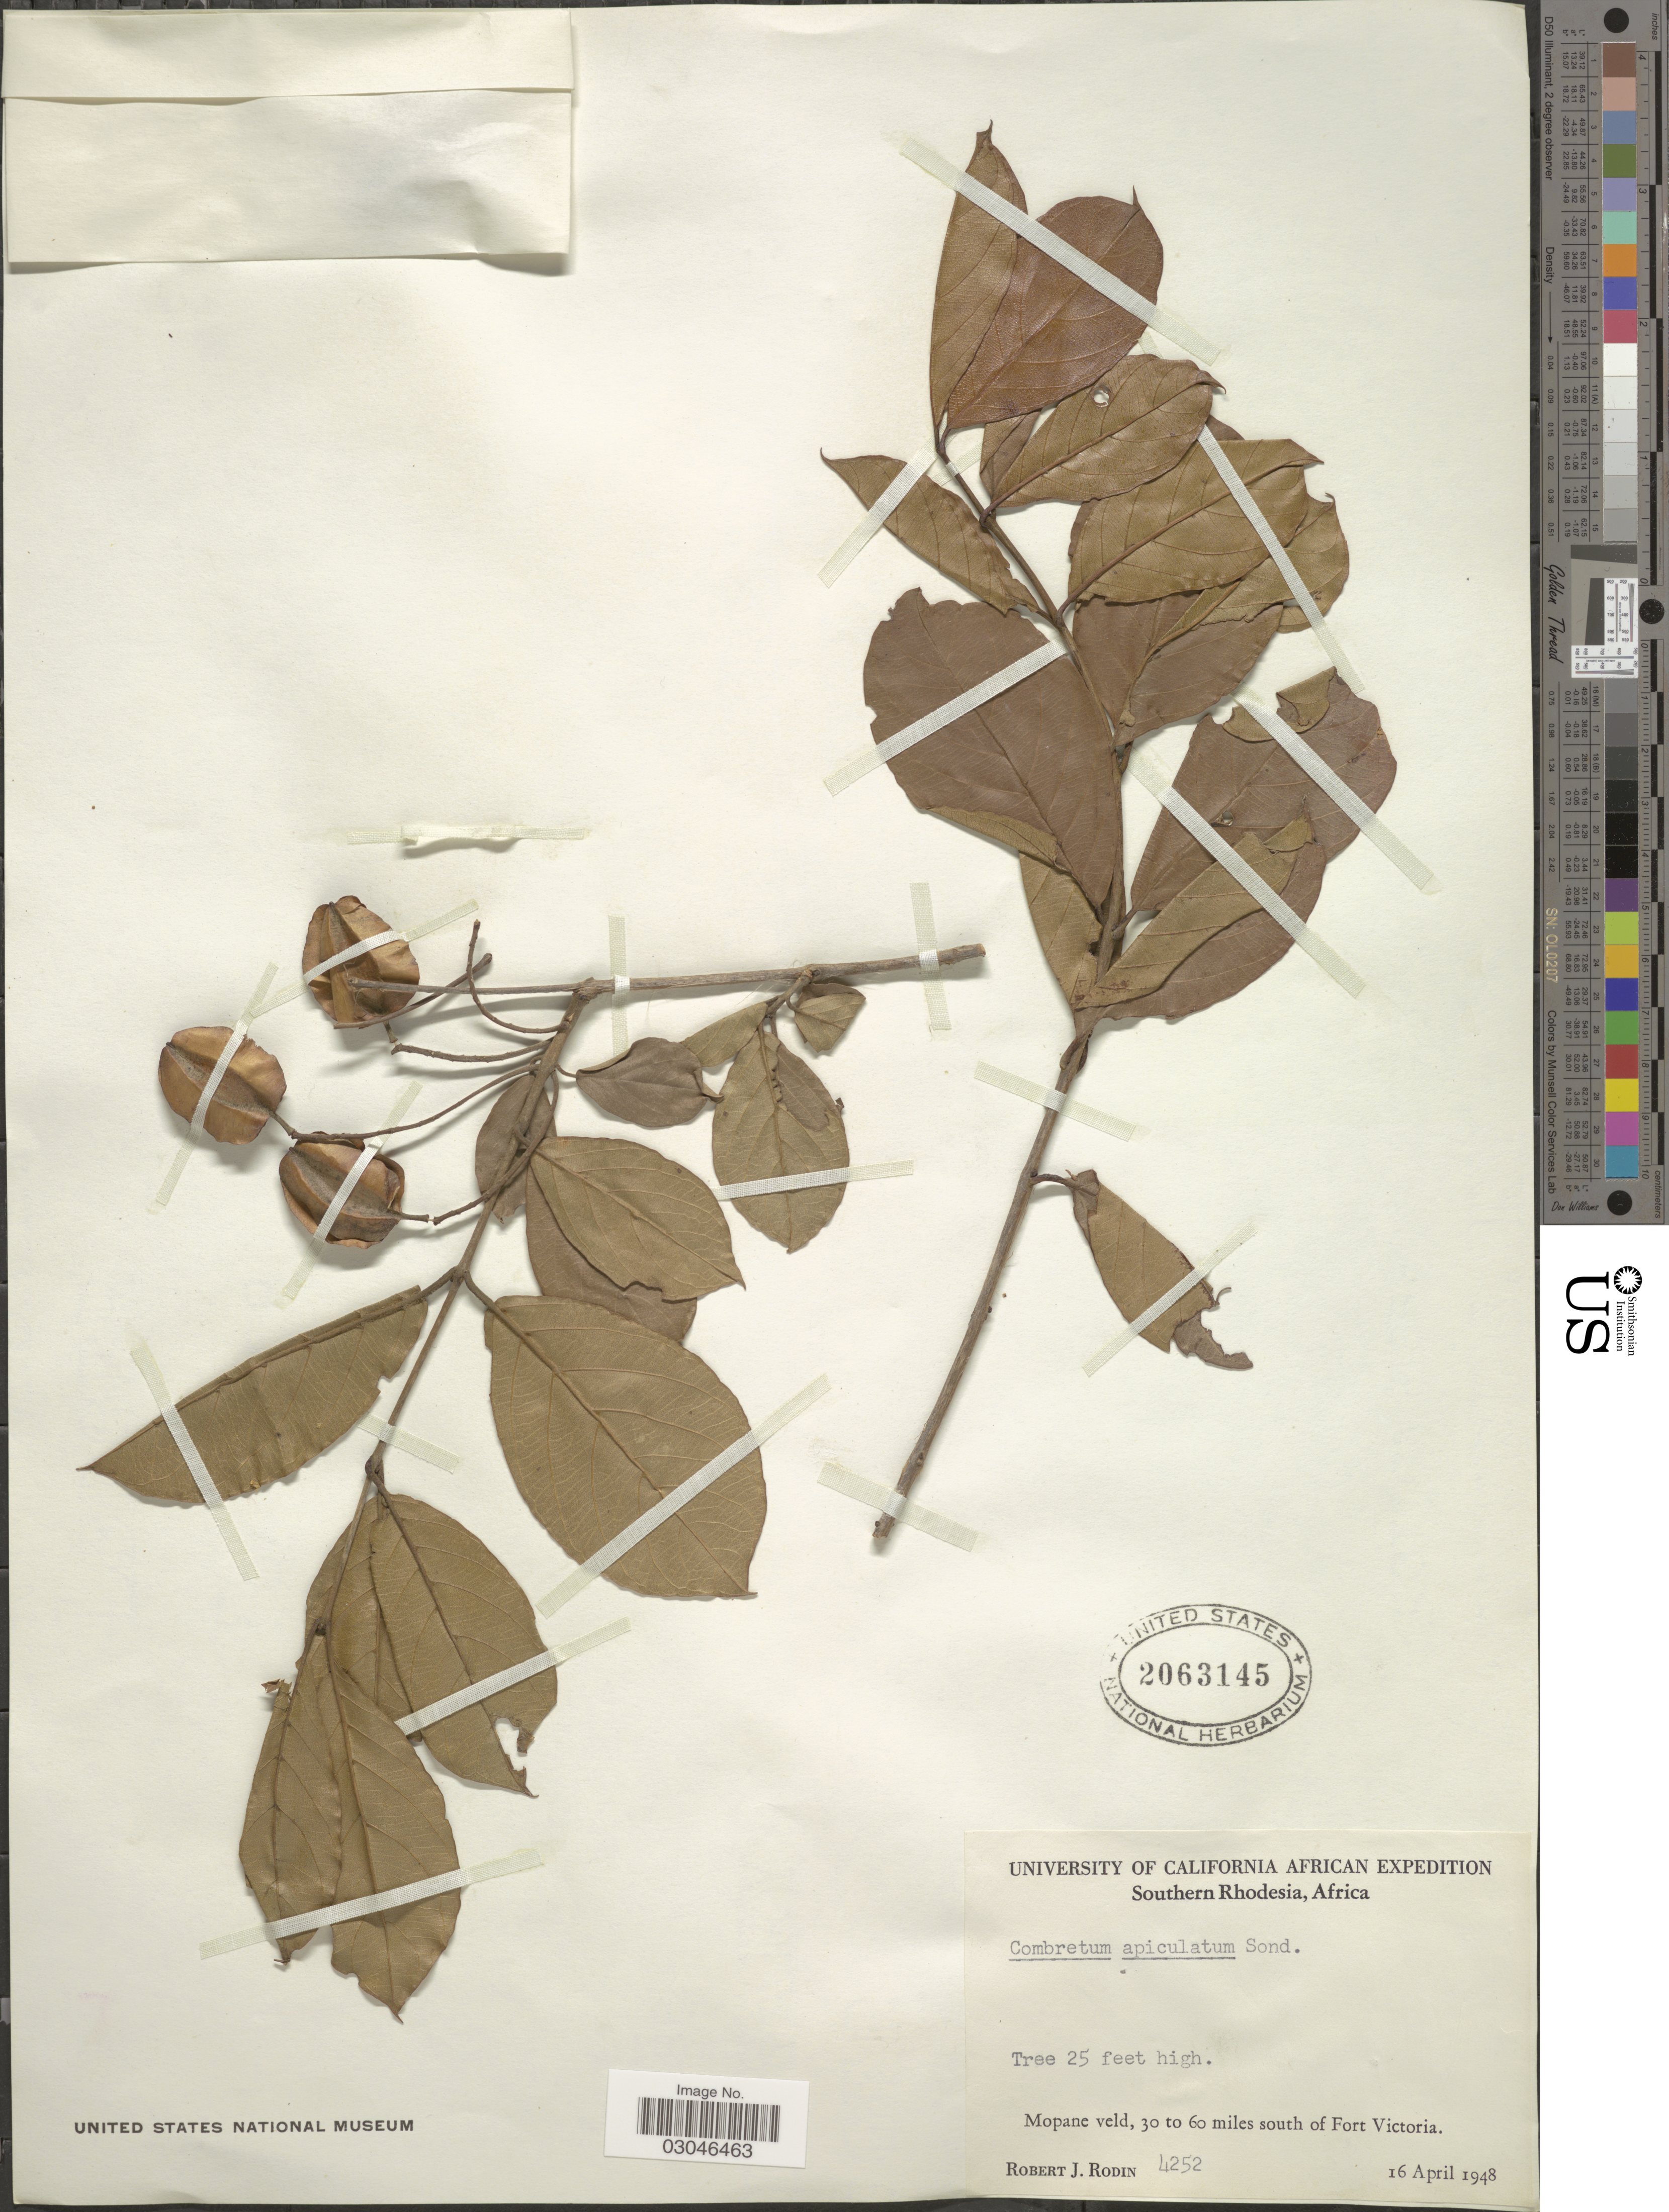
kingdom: Plantae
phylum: Tracheophyta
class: Magnoliopsida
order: Myrtales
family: Combretaceae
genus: Combretum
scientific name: Combretum apiculatum subsp. apiculatum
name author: Sond.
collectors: R. J. Rodin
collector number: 4252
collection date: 1948-04-16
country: Zimbabwe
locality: Southern Rhodesia. Mopane veld, 30 to 60 miles south of Fort Victoria.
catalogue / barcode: US 2063145